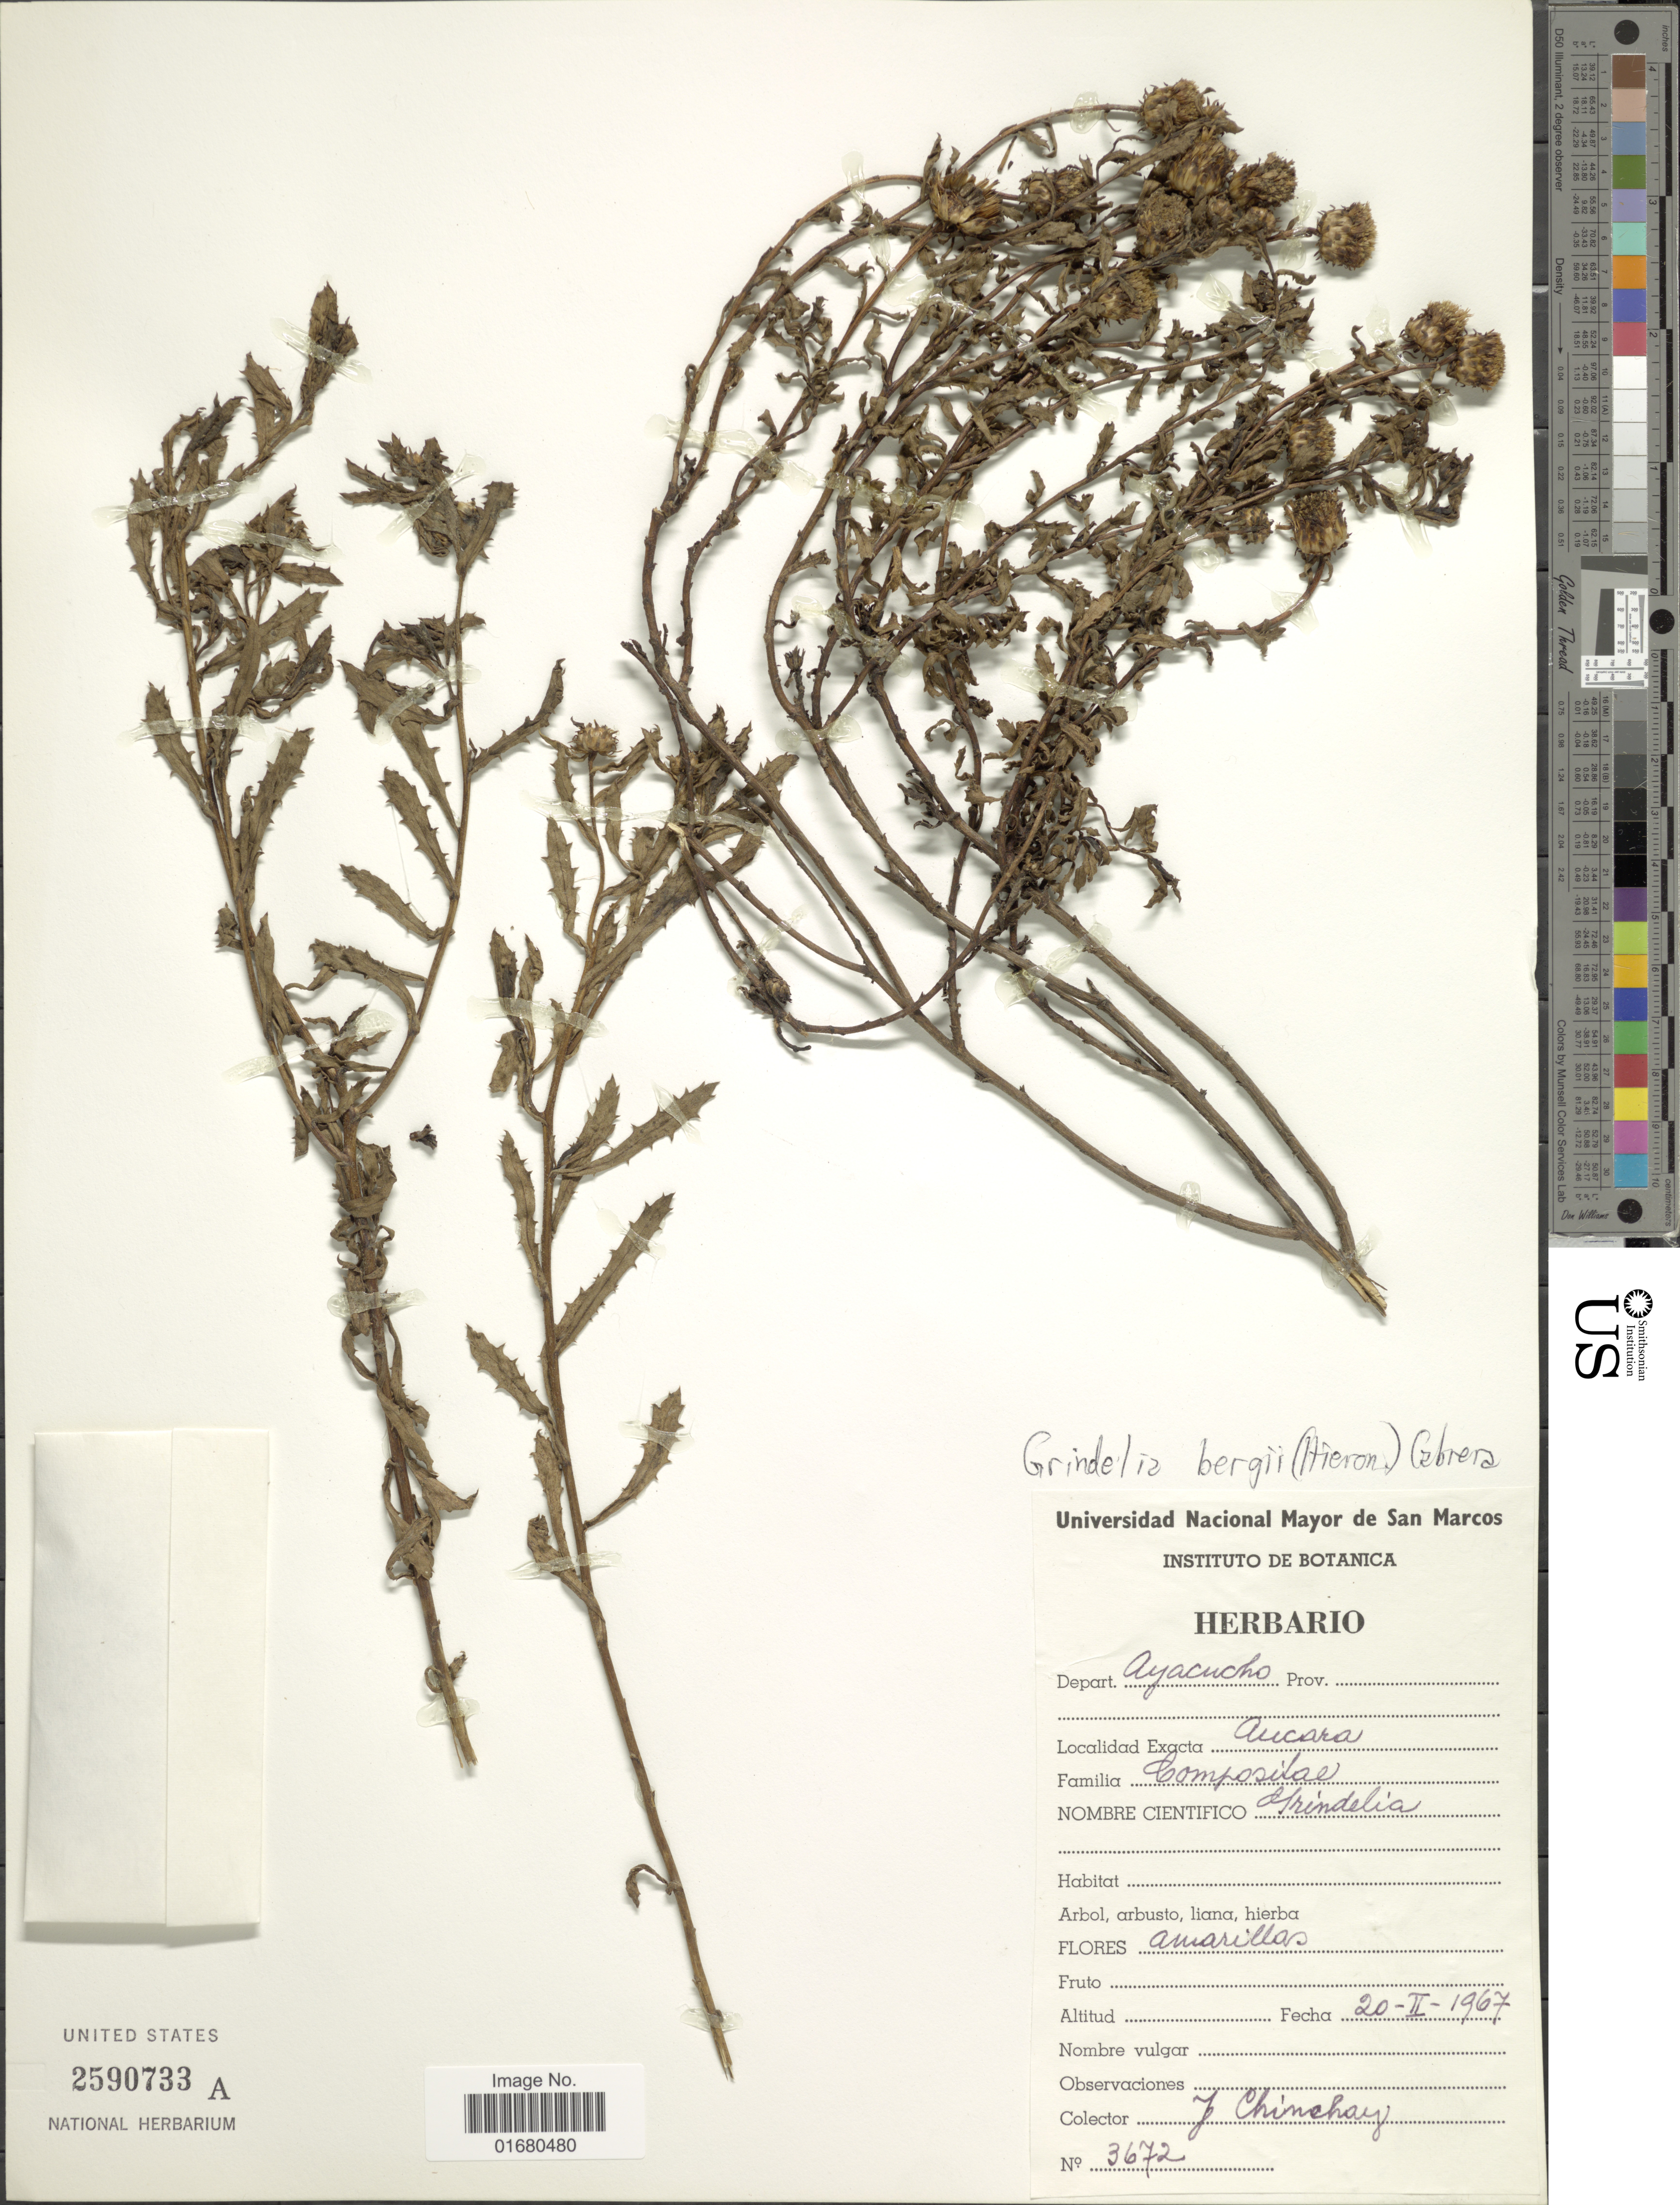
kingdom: Plantae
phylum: Tracheophyta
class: Magnoliopsida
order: Asterales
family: Asteraceae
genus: Grindelia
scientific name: Grindelia brachystephana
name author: Griseb.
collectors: J. Chinchay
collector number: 3672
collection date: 1967-02-20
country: Peru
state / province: Ayacucho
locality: Depart. Ayacucho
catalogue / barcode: US 2590733A